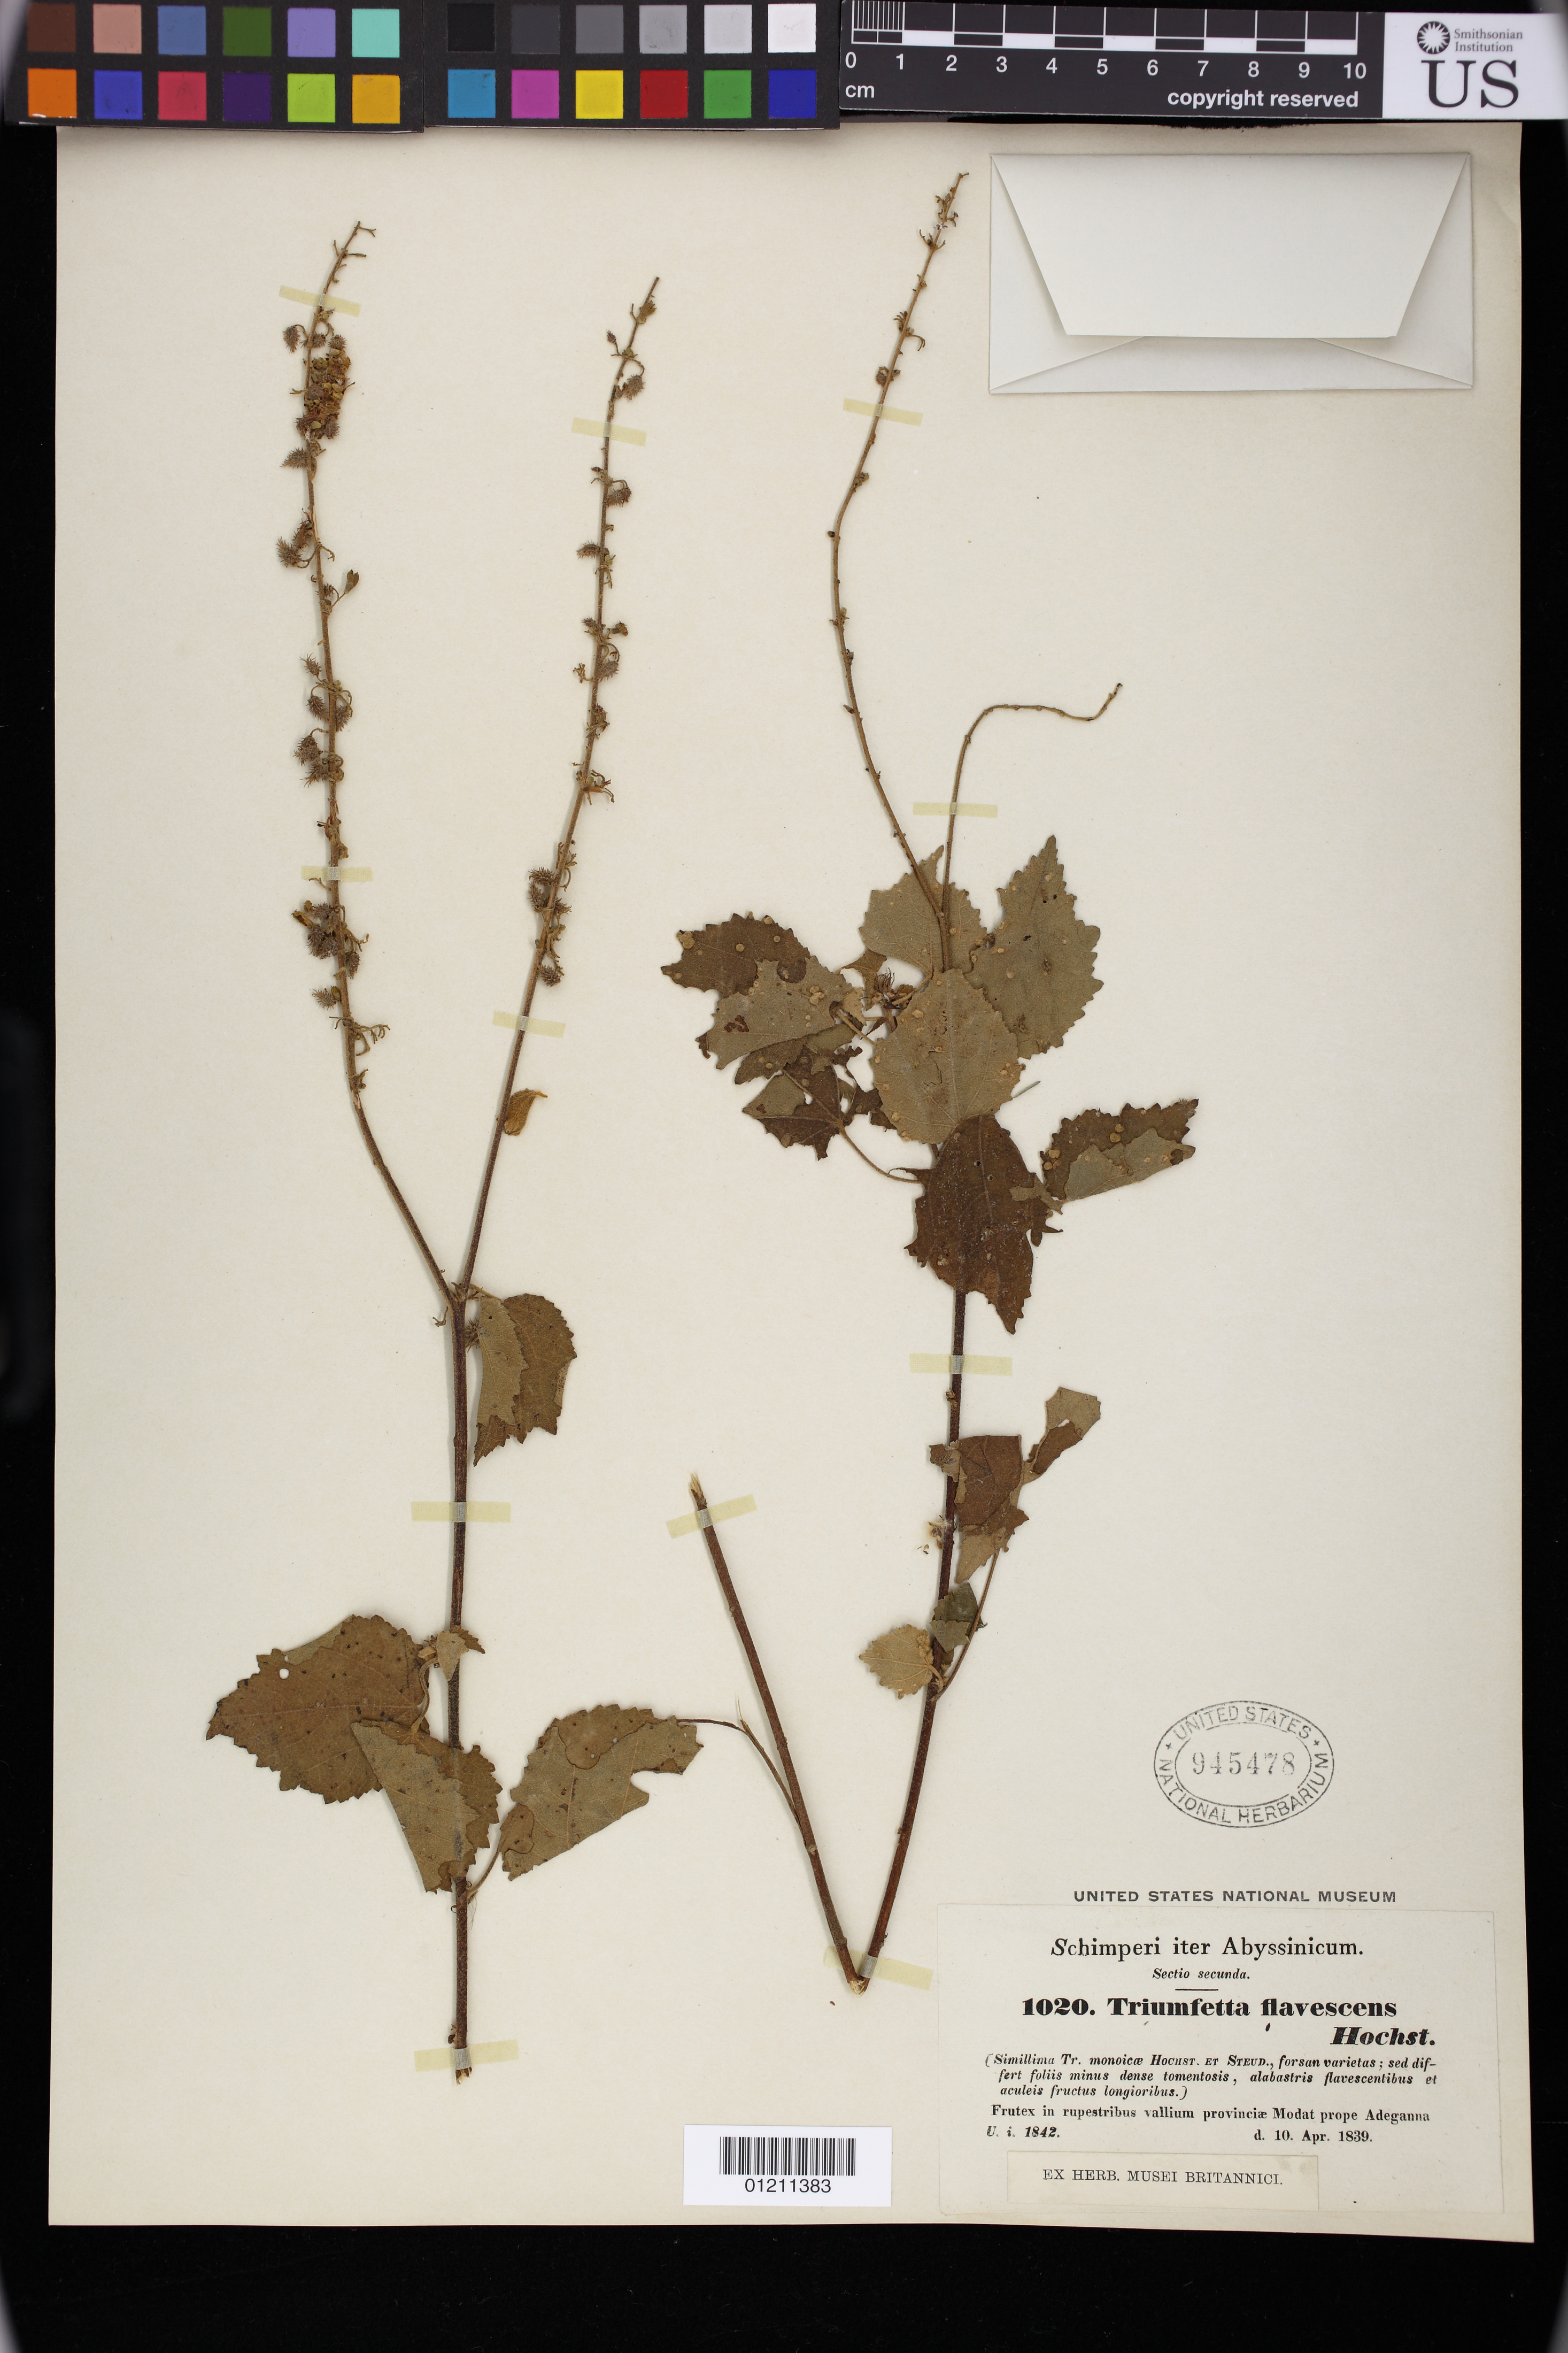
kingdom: Plantae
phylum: Tracheophyta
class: Magnoliopsida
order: Malvales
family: Malvaceae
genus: Triumfetta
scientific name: Triumfetta flavescens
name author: Hochst. ex A. Rich.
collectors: W. Schimper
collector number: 1020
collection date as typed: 10 Apr 1839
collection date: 1839-04-10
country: Ethiopia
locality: Provinciae Modat prope Adeganna